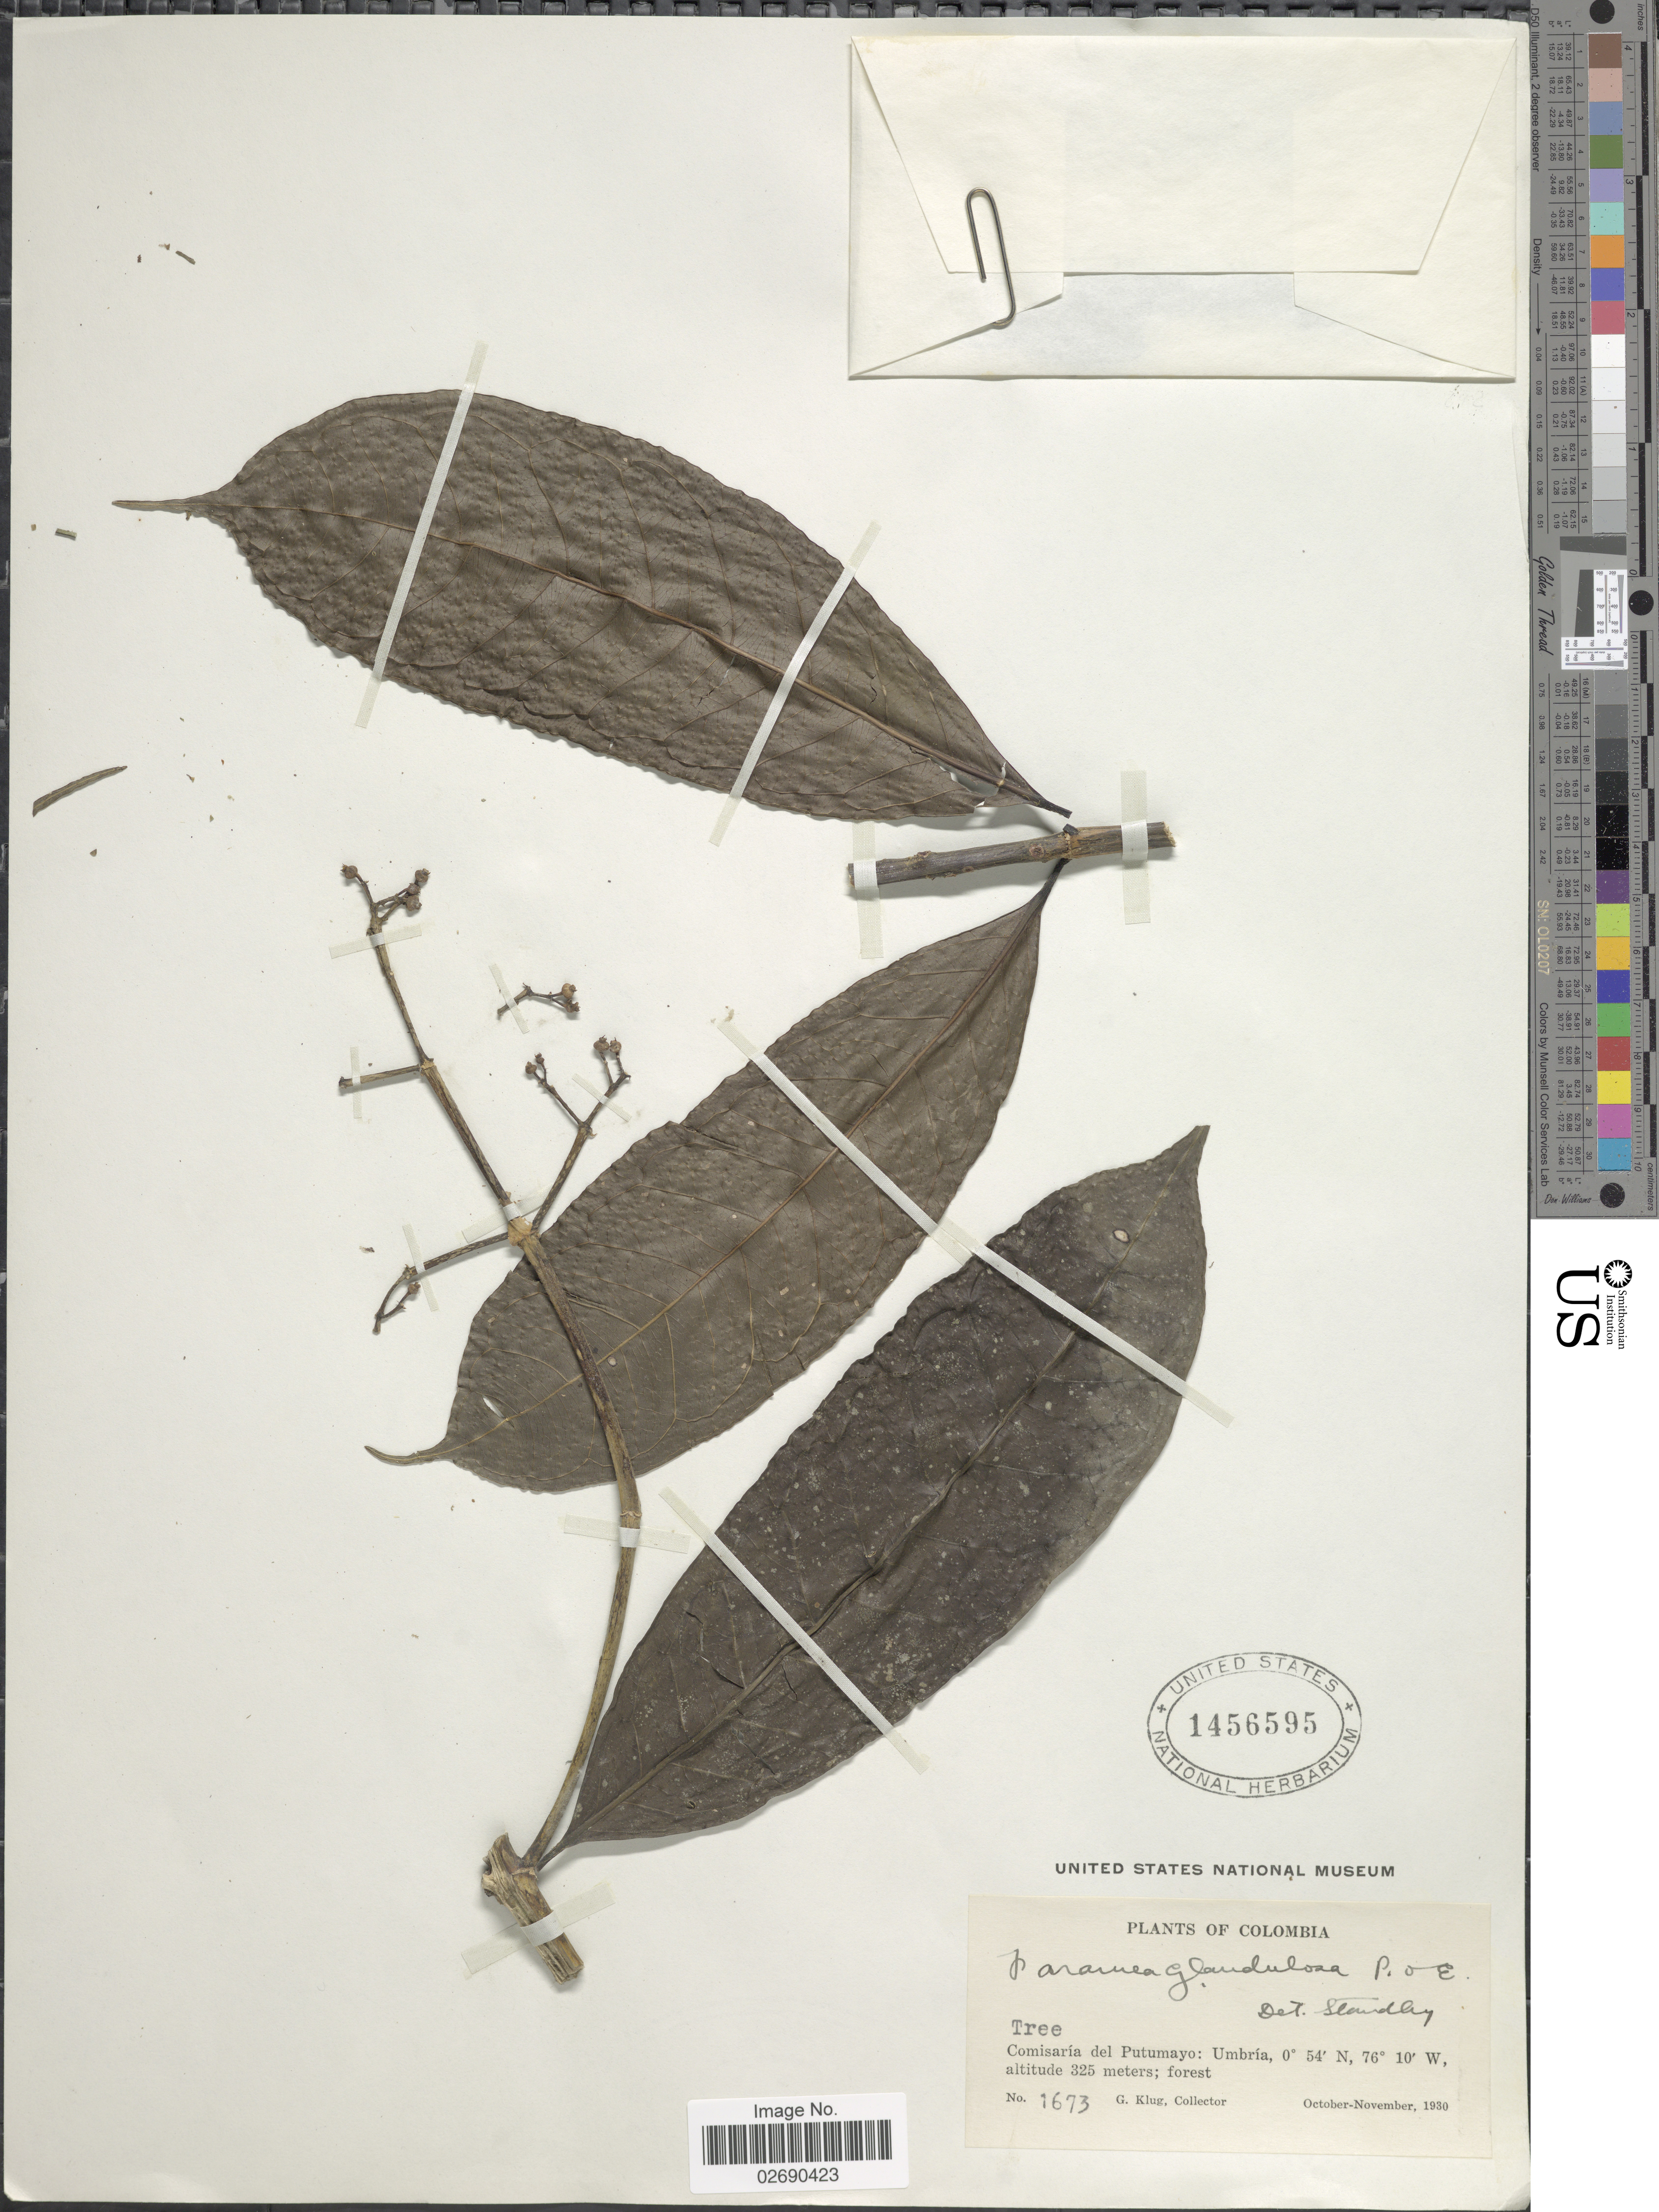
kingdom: Plantae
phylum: Tracheophyta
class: Magnoliopsida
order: Gentianales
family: Rubiaceae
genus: Faramea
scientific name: Faramea glandulosa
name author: Poepp.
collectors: G. Klug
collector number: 1673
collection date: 1930-10/1930-11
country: Colombia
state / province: Putumayo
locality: Comisaría del Putumayo: Umbría.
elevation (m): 325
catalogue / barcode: US 1456595